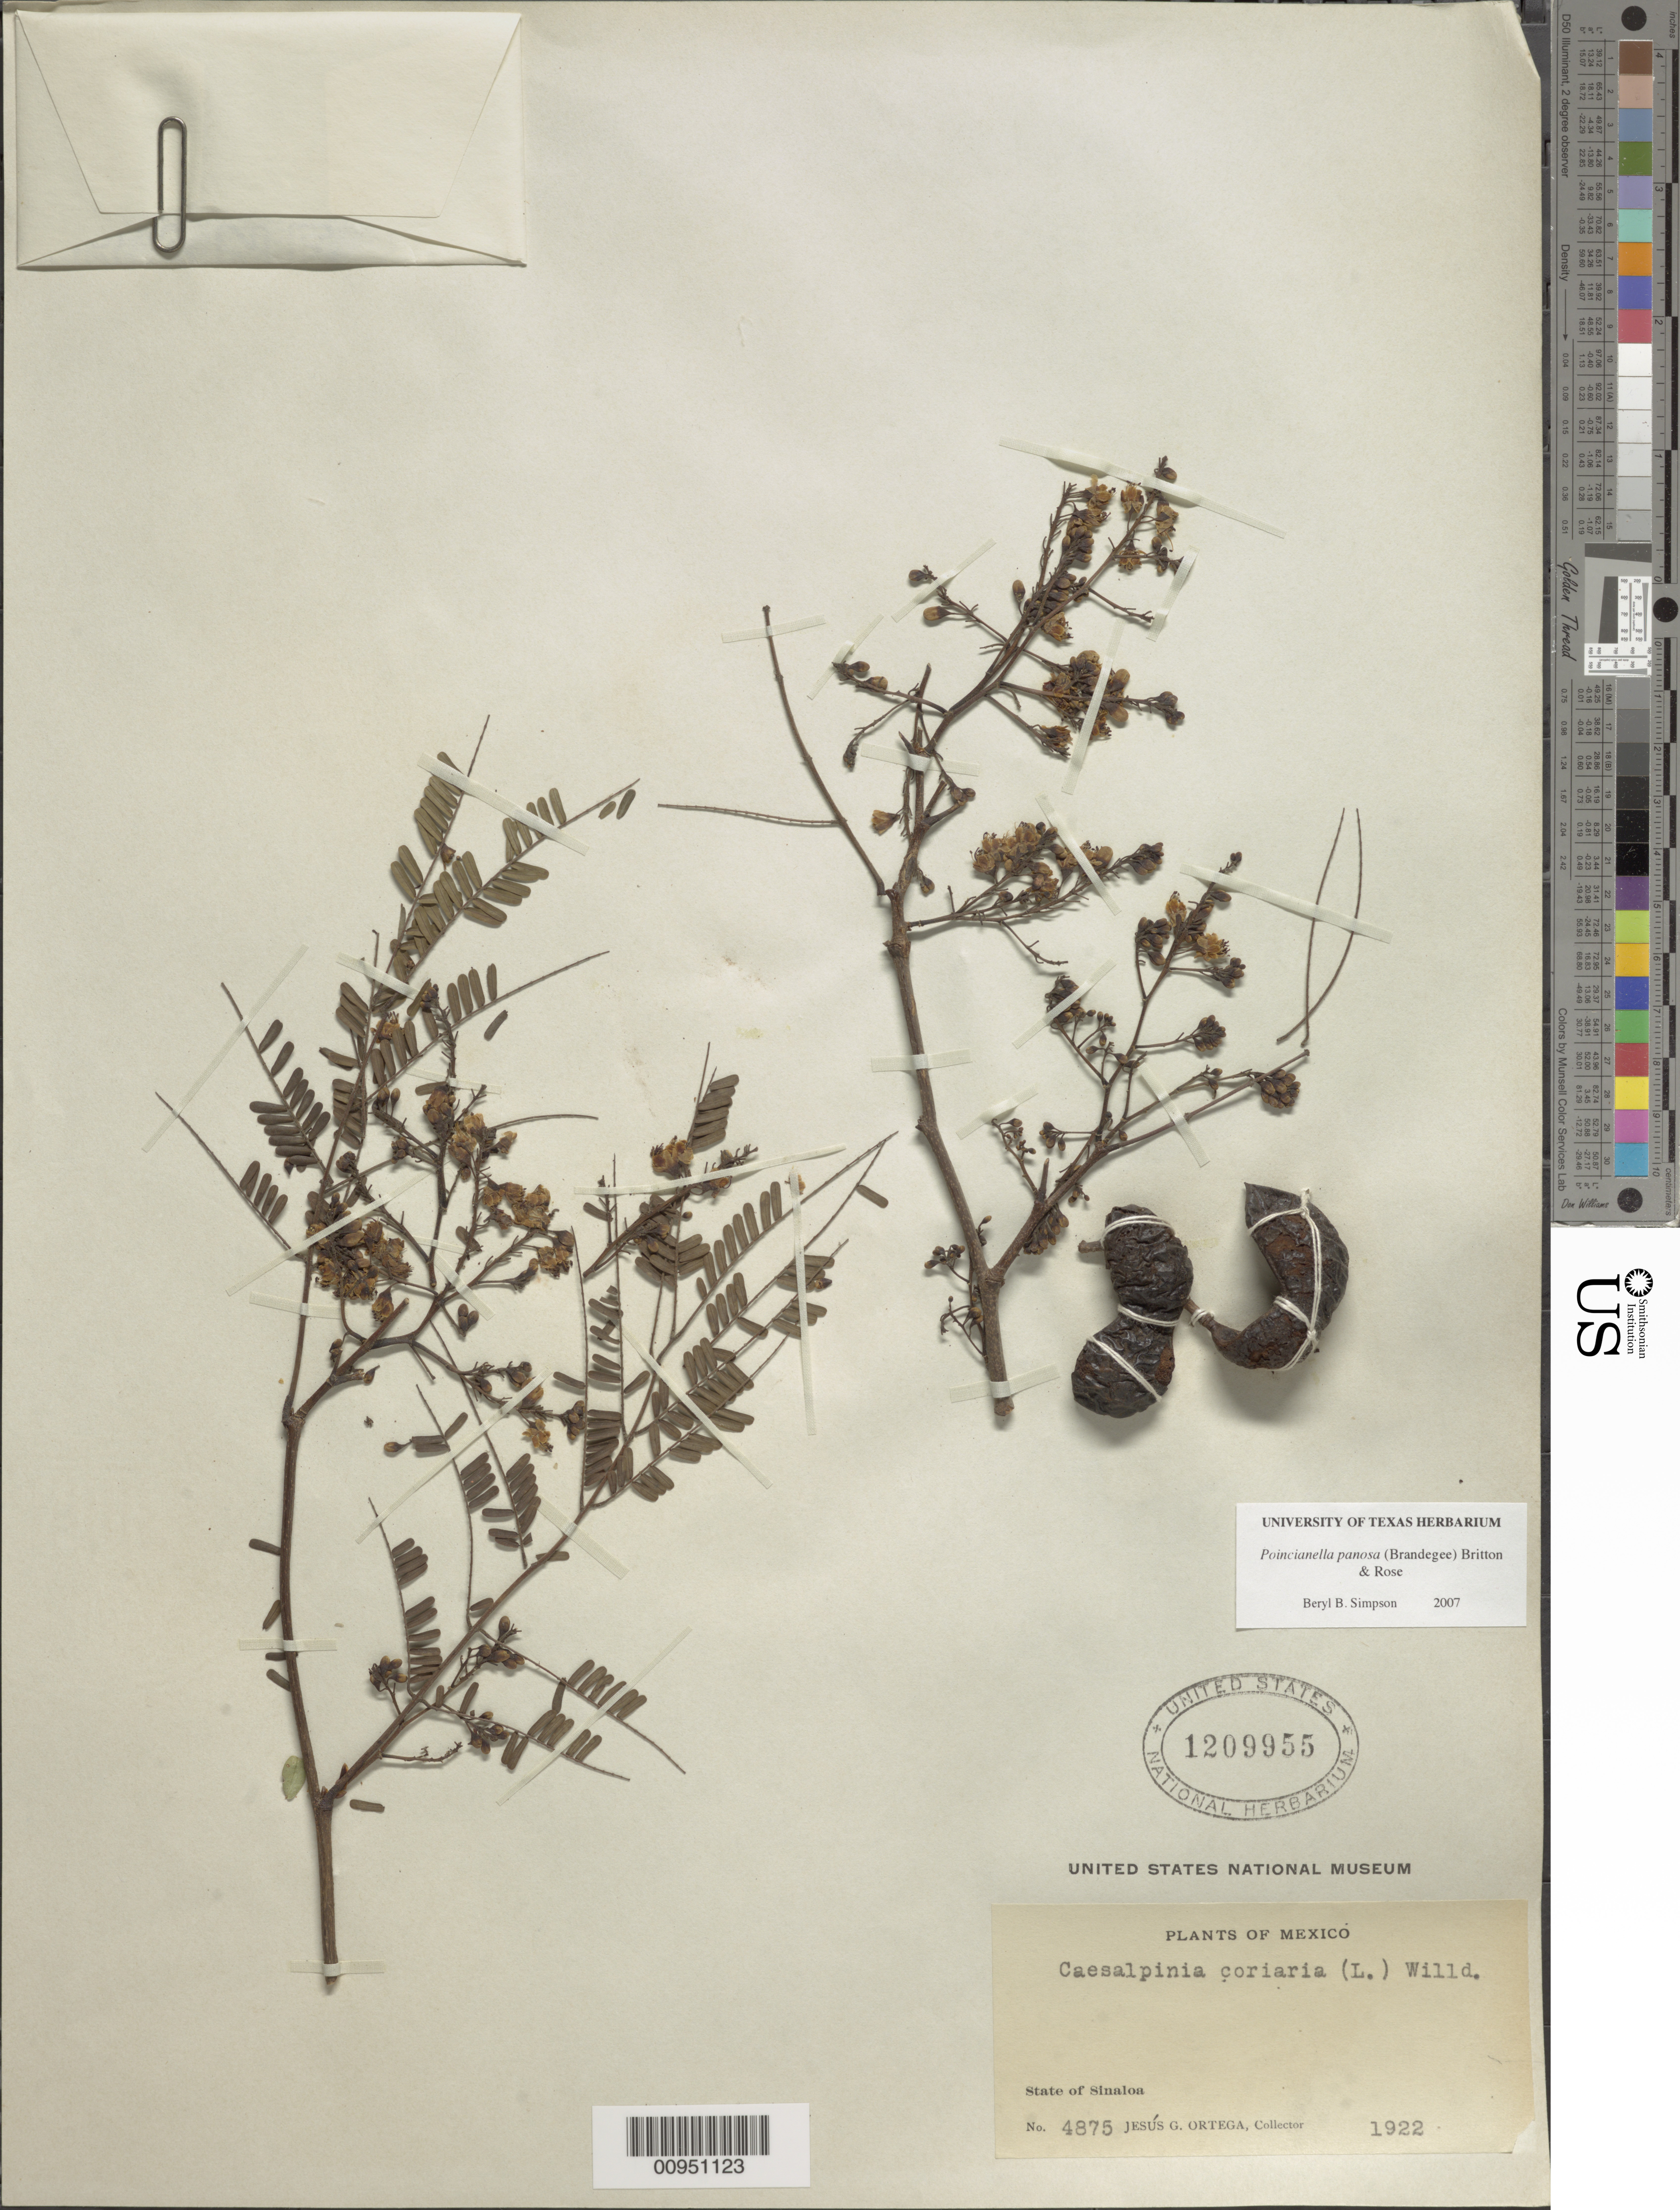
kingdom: Plantae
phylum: Tracheophyta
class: Magnoliopsida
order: Fabales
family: Fabaceae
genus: Erythrostemon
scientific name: Erythrostemon pannosus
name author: (K. Brandegee) Gagnon & G.P. Lewis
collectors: J. Ortega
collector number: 4875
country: Mexico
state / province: Sinaloa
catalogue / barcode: US 1209955